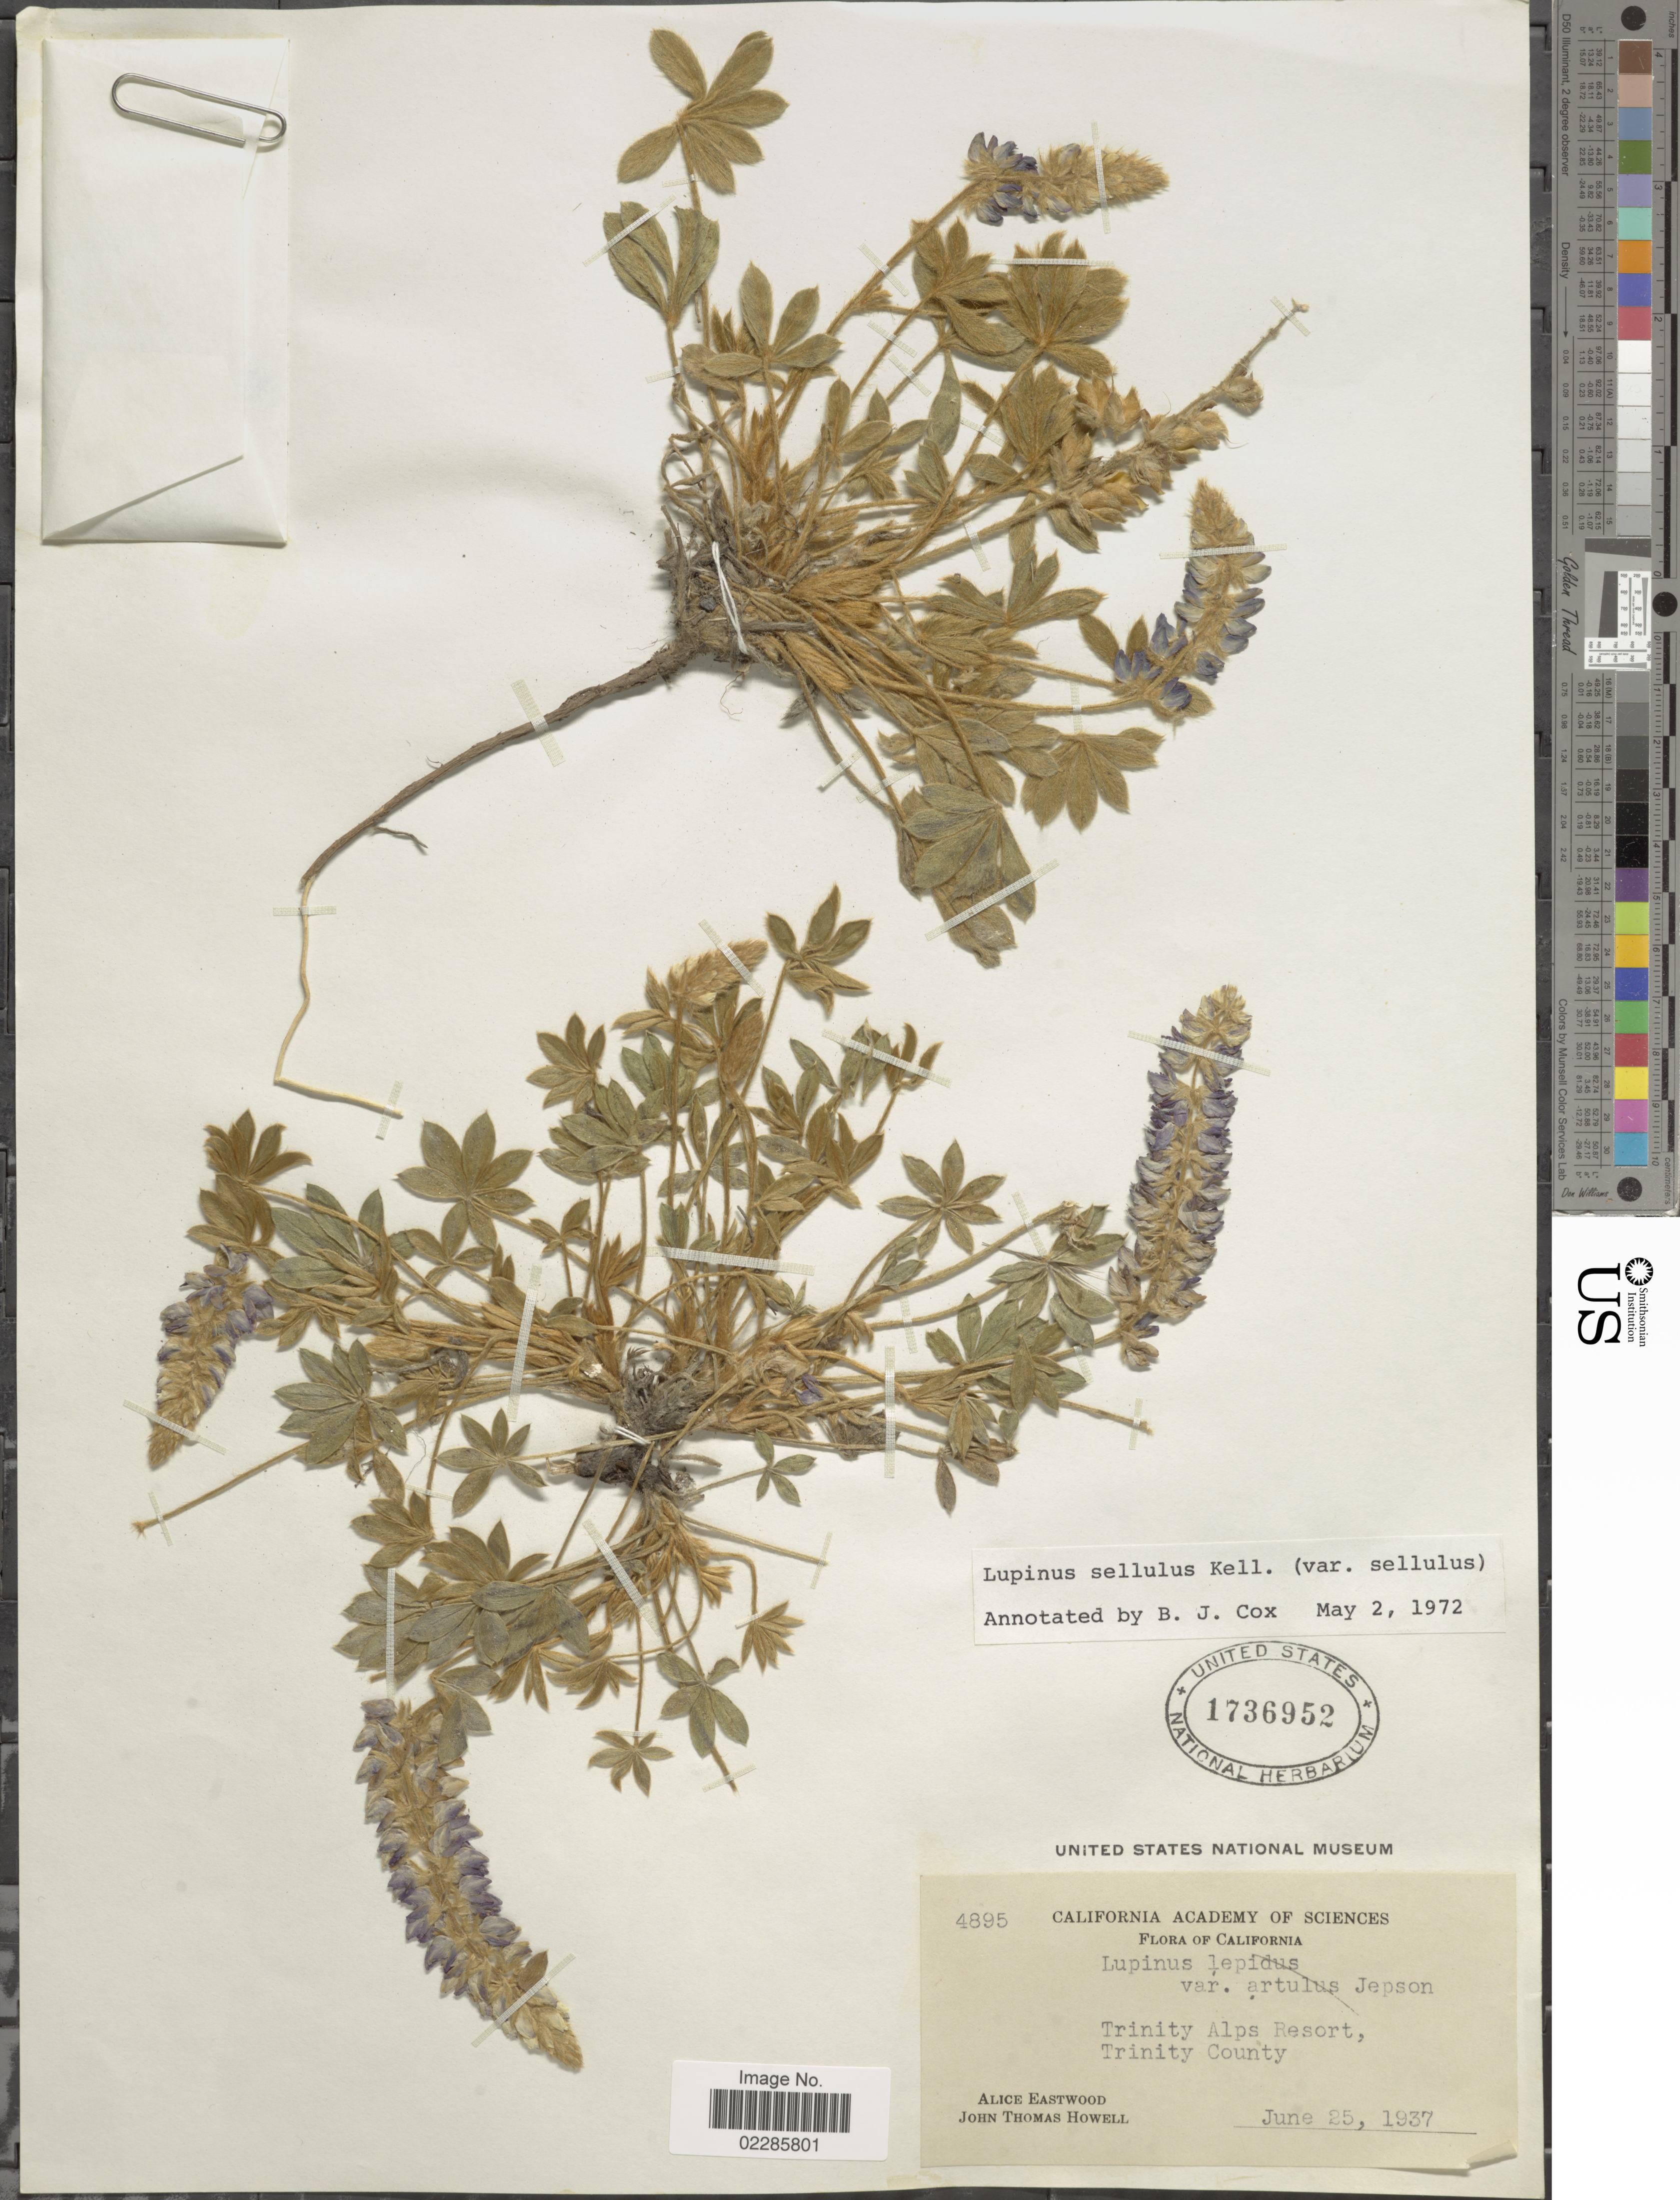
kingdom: Plantae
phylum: Tracheophyta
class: Magnoliopsida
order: Fabales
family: Fabaceae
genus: Lupinus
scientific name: Lupinus sellulus var. sellulus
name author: Kellogg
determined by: Cox, B. J.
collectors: A. Eastwood & J. T. Howell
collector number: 4895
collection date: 1937-06-25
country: United States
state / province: California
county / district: Trinity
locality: Trinity Alps Resort, Trinity County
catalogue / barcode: US 1736952